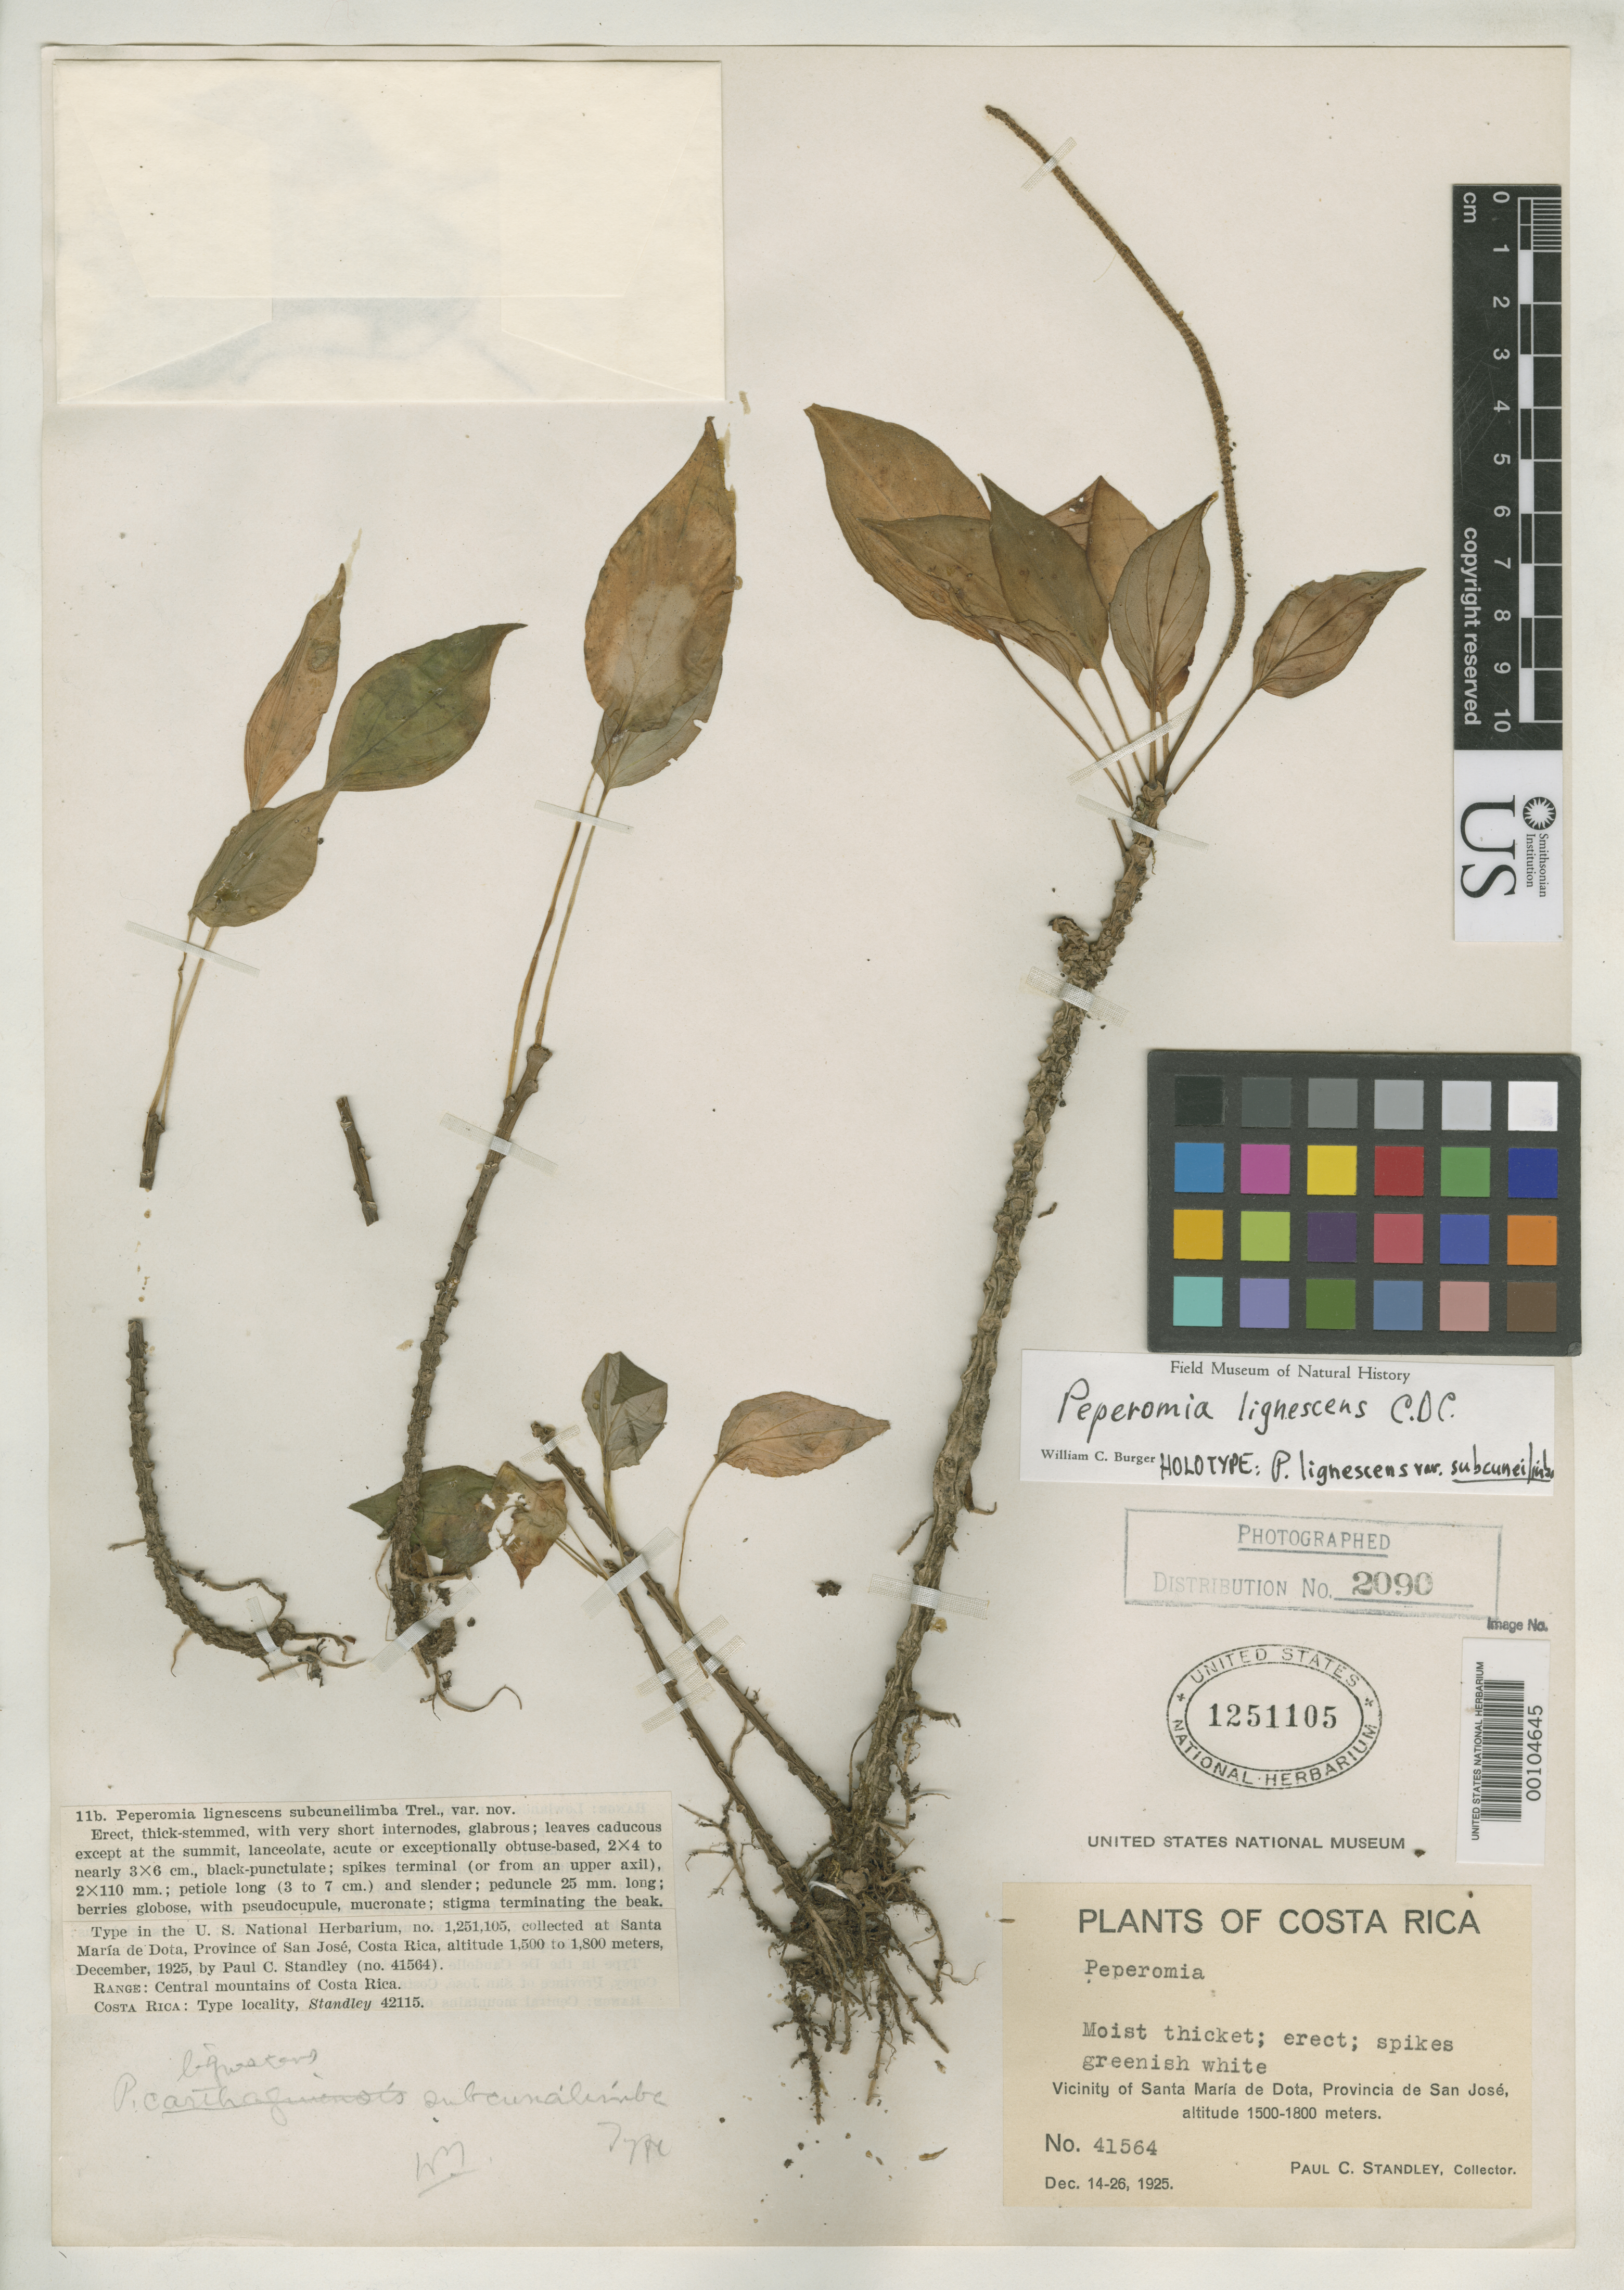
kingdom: Plantae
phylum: Tracheophyta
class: Magnoliopsida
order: Piperales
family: Piperaceae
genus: Peperomia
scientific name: Peperomia lignescens var. subcuneilimba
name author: Trel.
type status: Holotype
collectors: P. C. Standley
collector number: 41564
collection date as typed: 14 Dec 1925 to 26 Dec 1925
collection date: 1925-12-14/1925-12-26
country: Costa Rica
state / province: San José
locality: Santa Maria de Dota.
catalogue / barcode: US 1251105